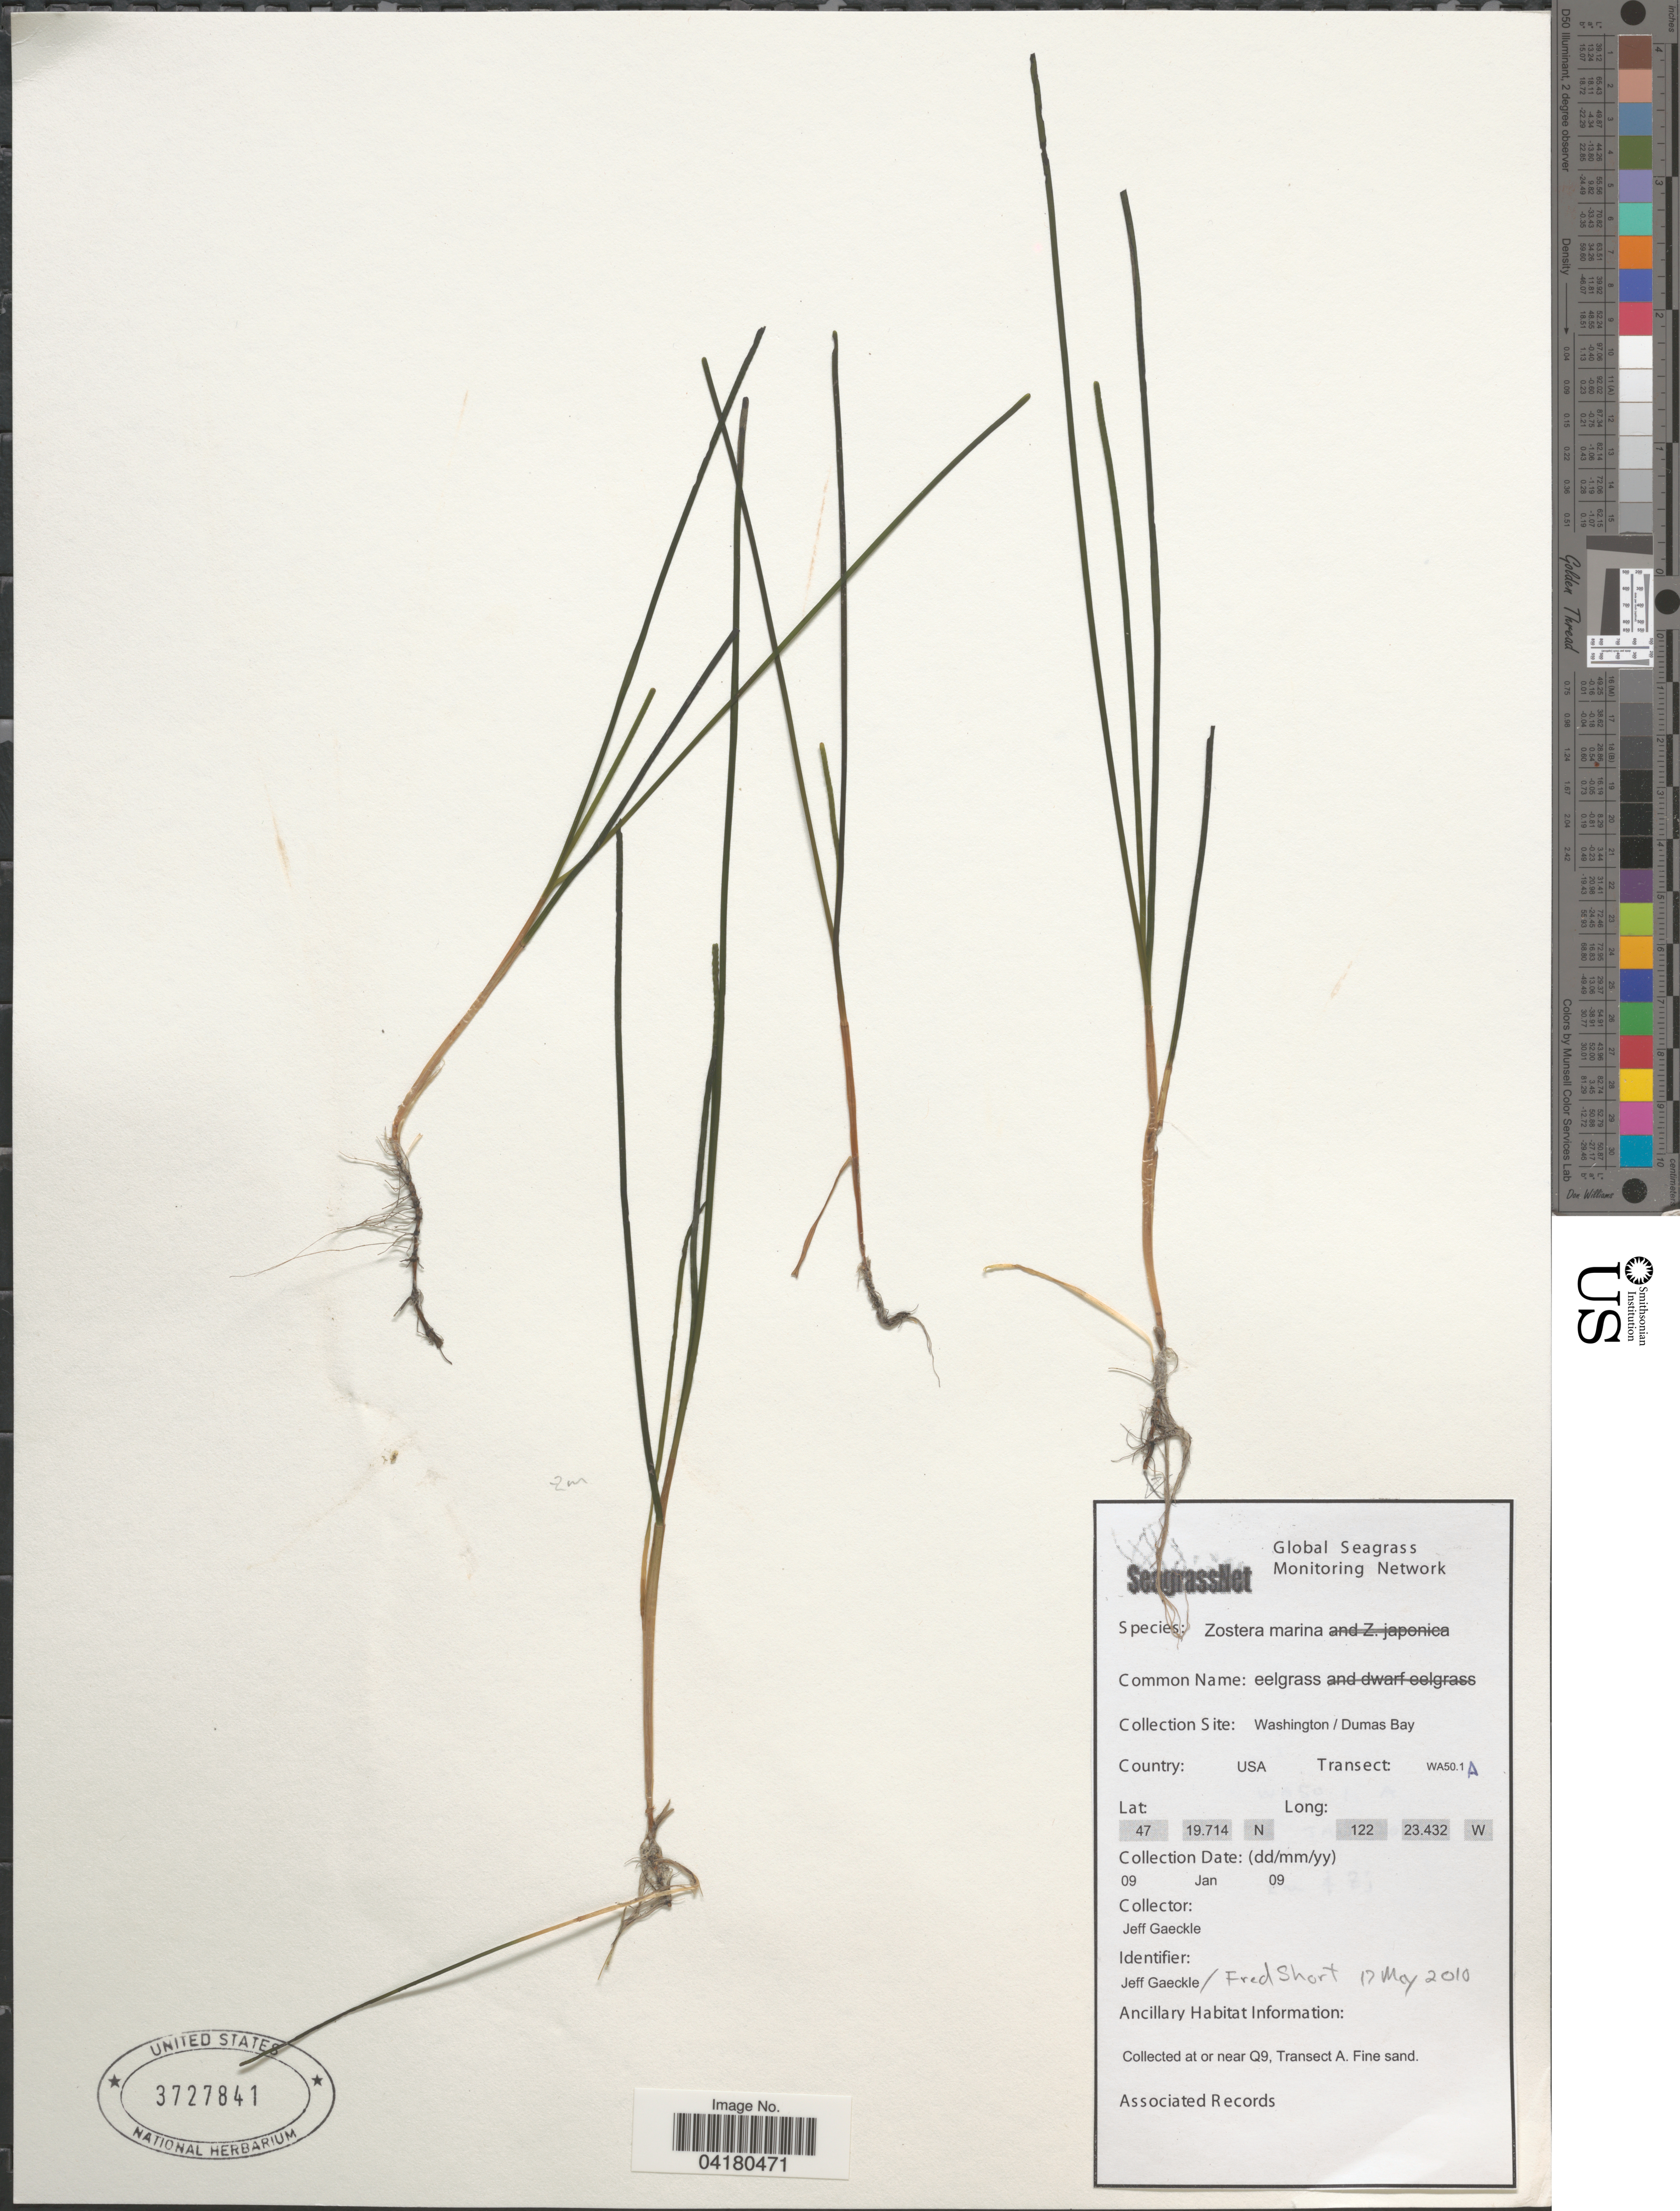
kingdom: Plantae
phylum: Tracheophyta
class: Liliopsida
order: Alismatales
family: Zosteraceae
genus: Zostera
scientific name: Zostera marina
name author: L.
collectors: J. Gaeckle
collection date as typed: Transcribed d/m/y: 9/1/9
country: United States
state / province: Washington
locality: Collection Site: Washington / Dumas Bay. Transect: WA50.1A.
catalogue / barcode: US 3727841